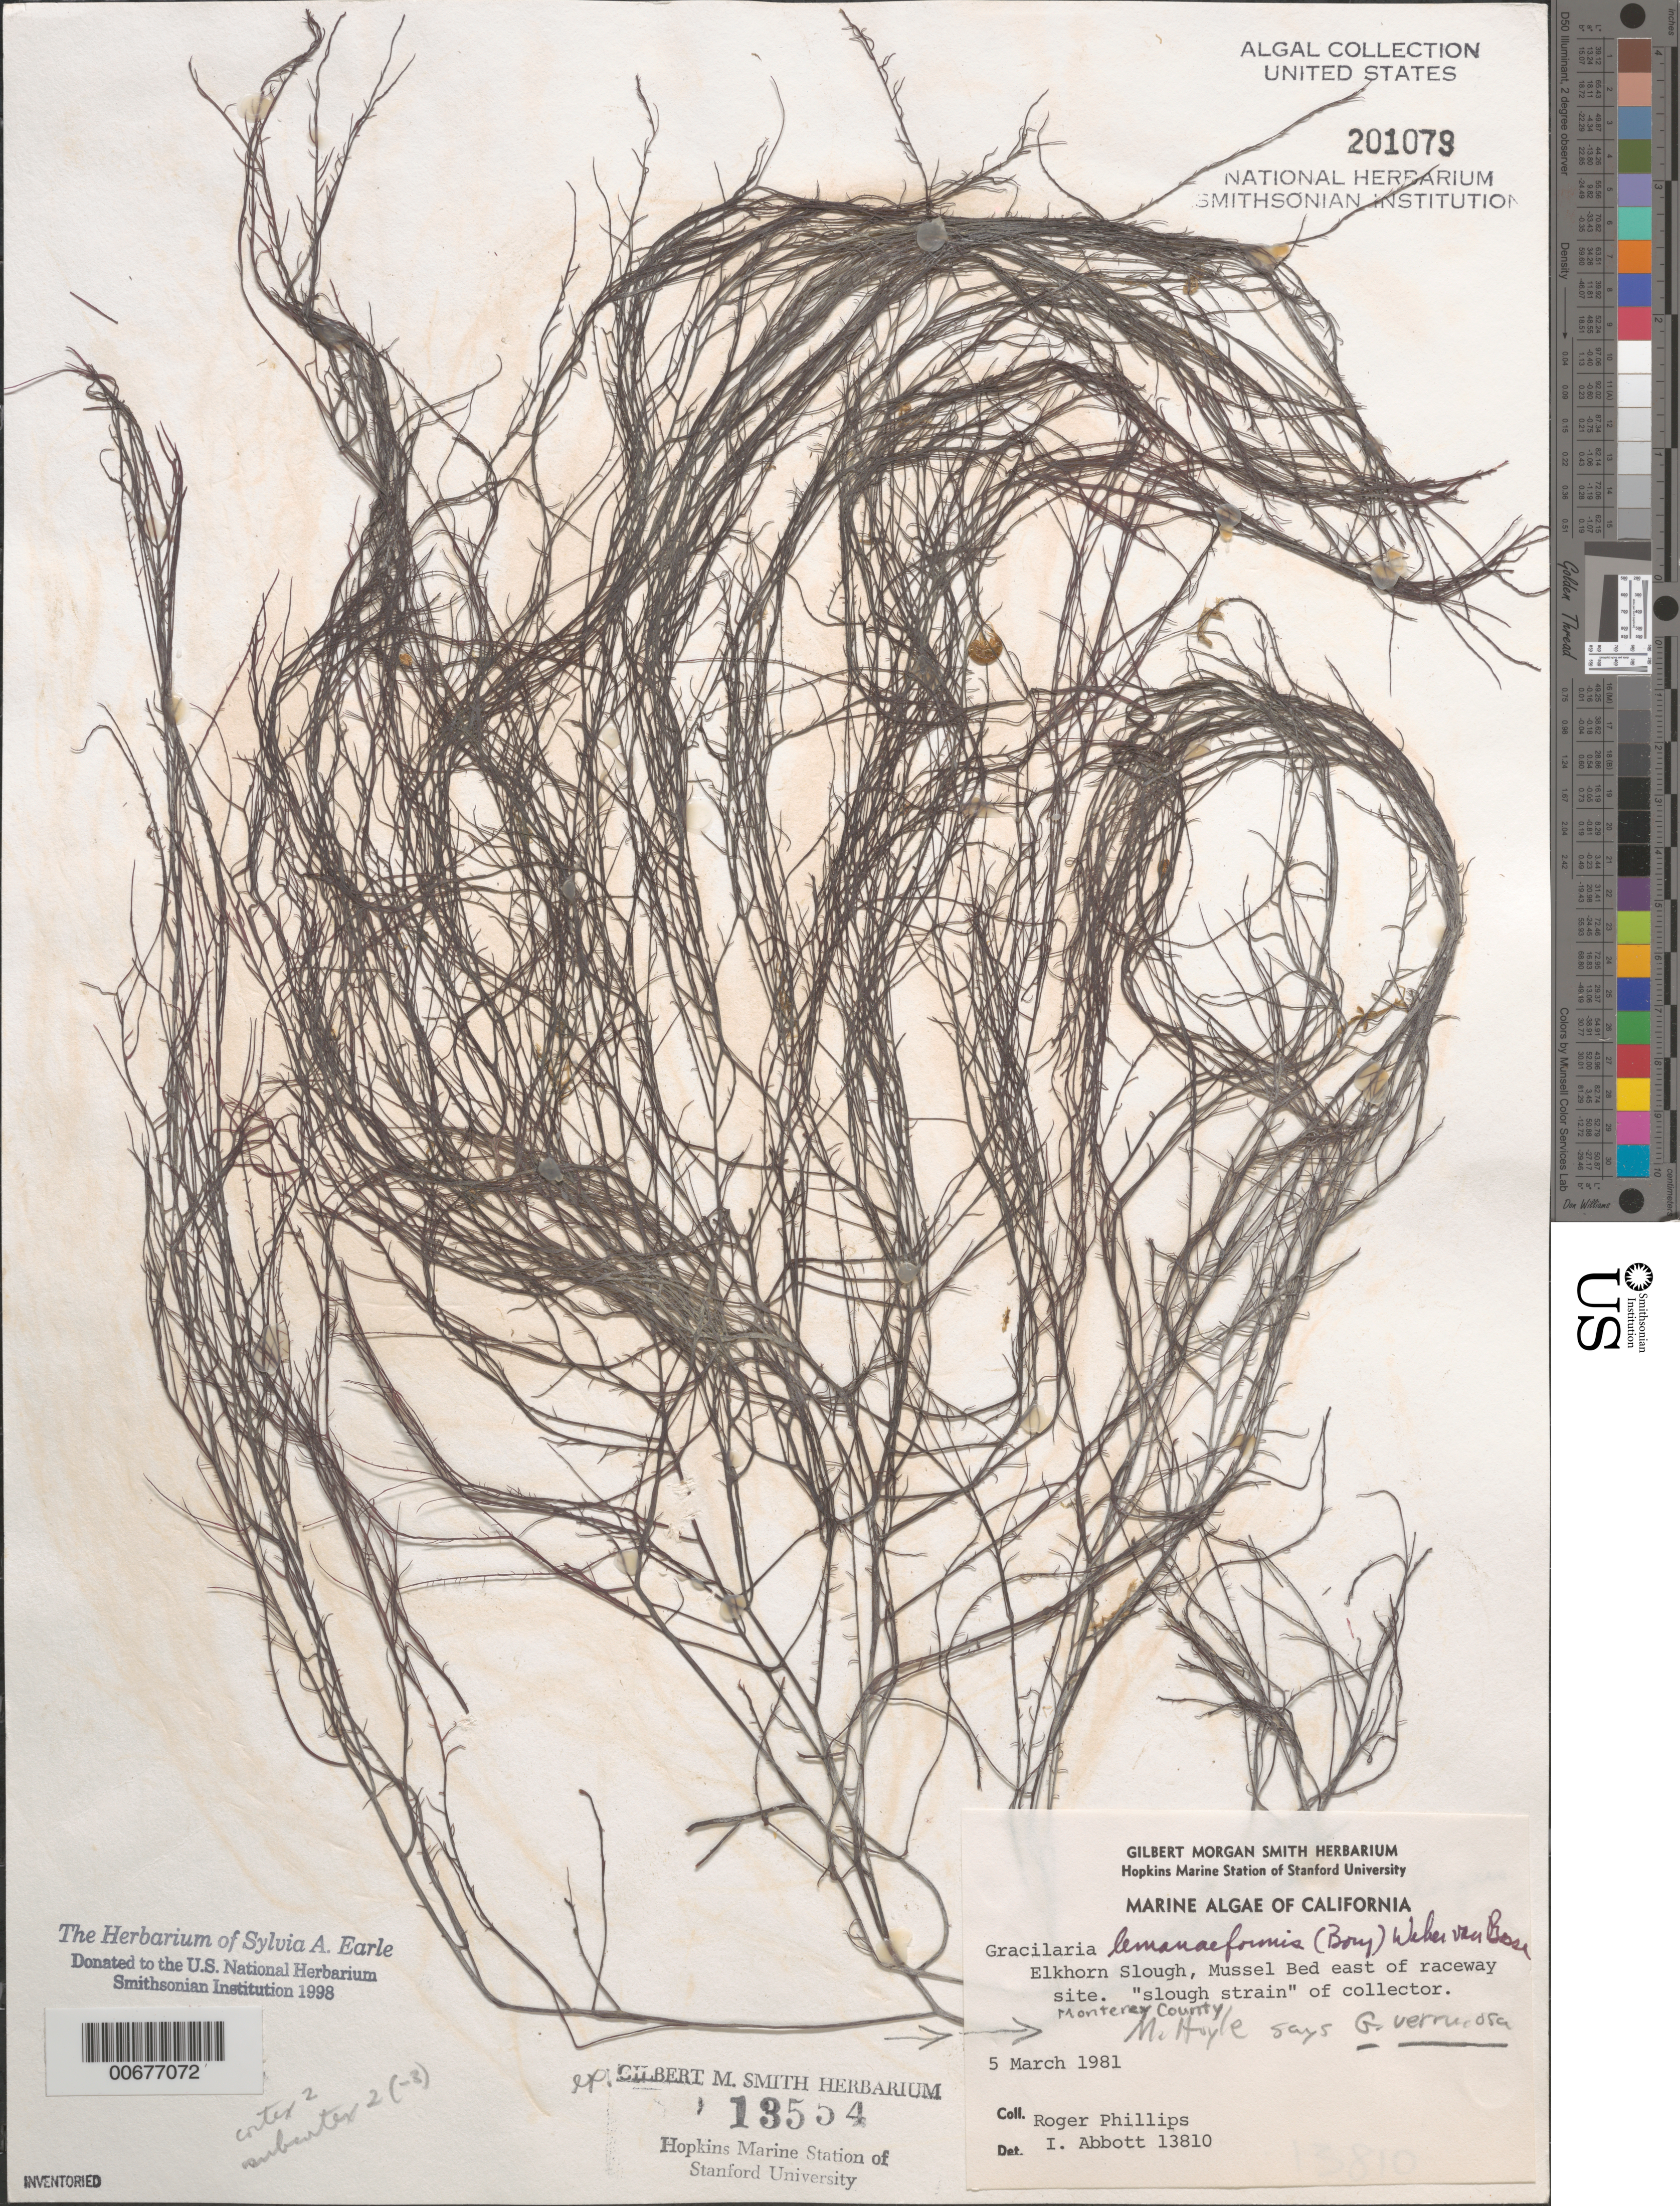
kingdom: Plantae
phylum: Rhodophyta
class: Florideophyceae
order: Gracilariales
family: Gracilariaceae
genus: Gracilariopsis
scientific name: Gracilariopsis longissima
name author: (S.G. Gmel.) Steentoft et al.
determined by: Algae name updating Project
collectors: R. Phillips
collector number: IAA 13810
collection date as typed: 05 Mar 1981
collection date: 1981-03-05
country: United States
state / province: California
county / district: Monterey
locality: Elkhorn Slough, mussel bed east of raceway site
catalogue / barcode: US 201079